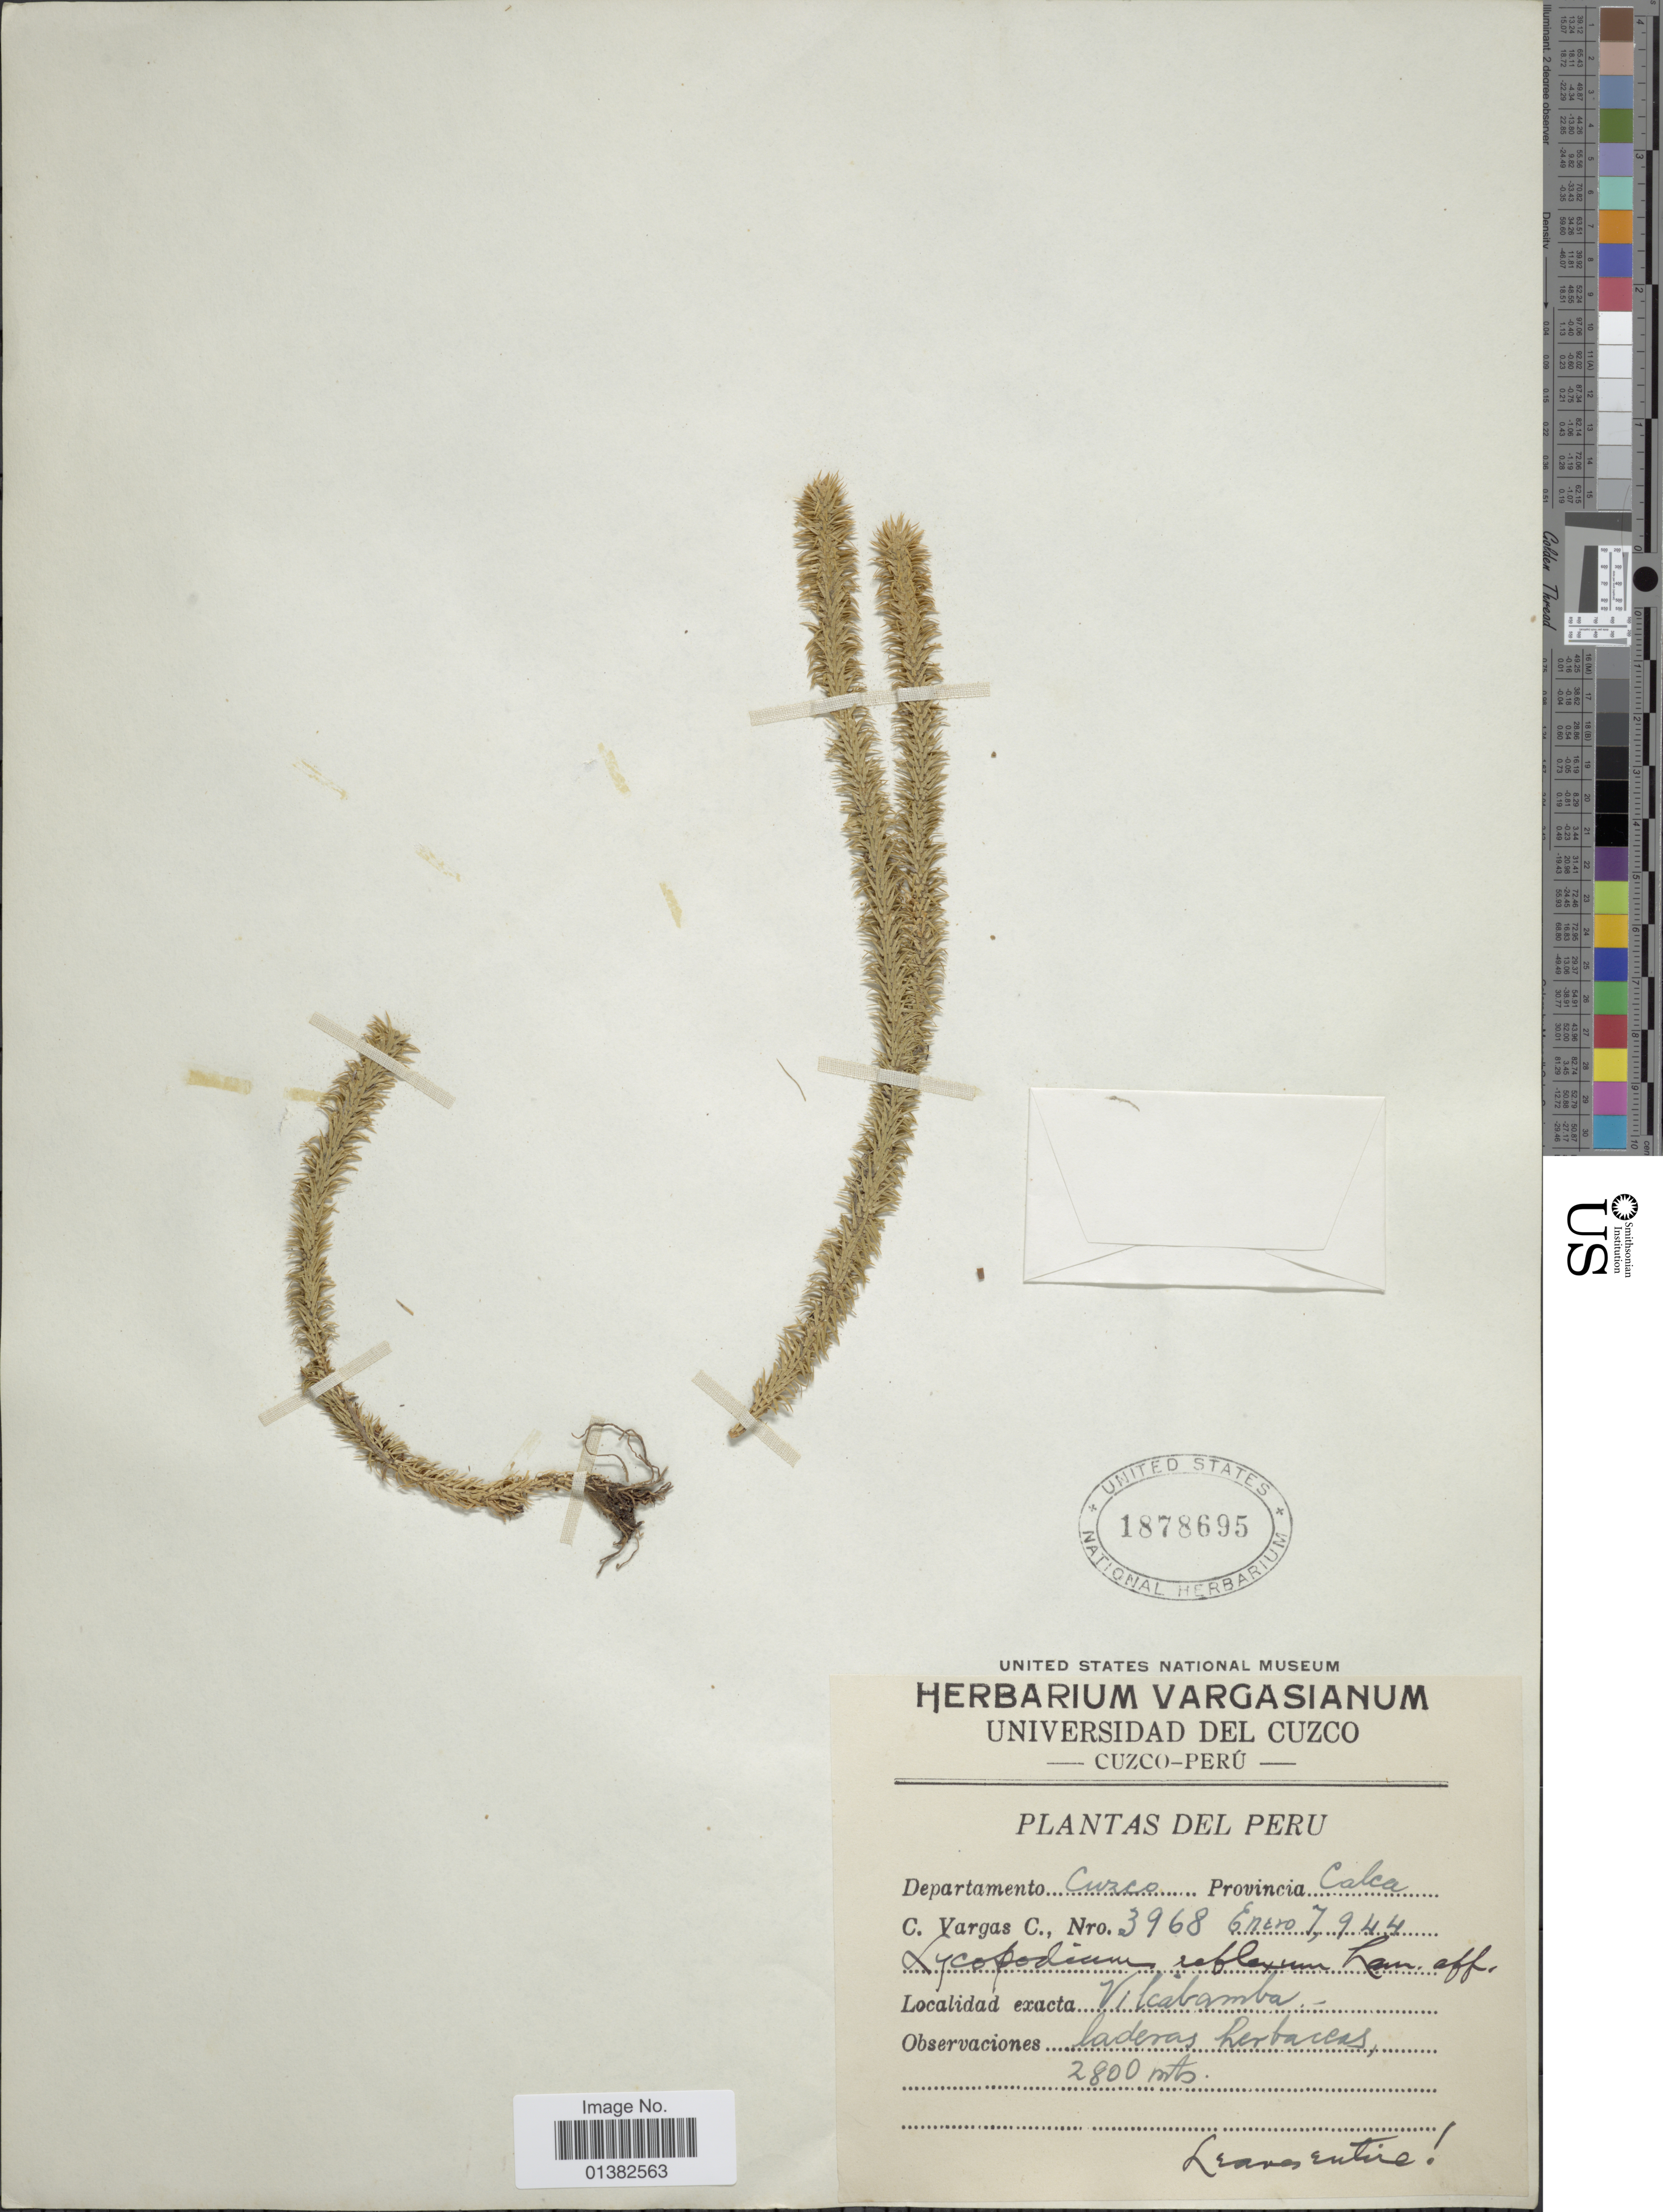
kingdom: Plantae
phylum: Tracheophyta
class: Lycopodiopsida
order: Lycopodiales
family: Lycopodiaceae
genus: Phlegmariurus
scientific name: Phlegmariurus reflexus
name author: (Lam.) B. Øllg.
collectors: C. Vargas Calderón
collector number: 3968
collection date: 1944-01-07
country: Peru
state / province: Cusco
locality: Provincia Calca, Vilcabamba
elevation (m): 2800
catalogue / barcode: US 1878695